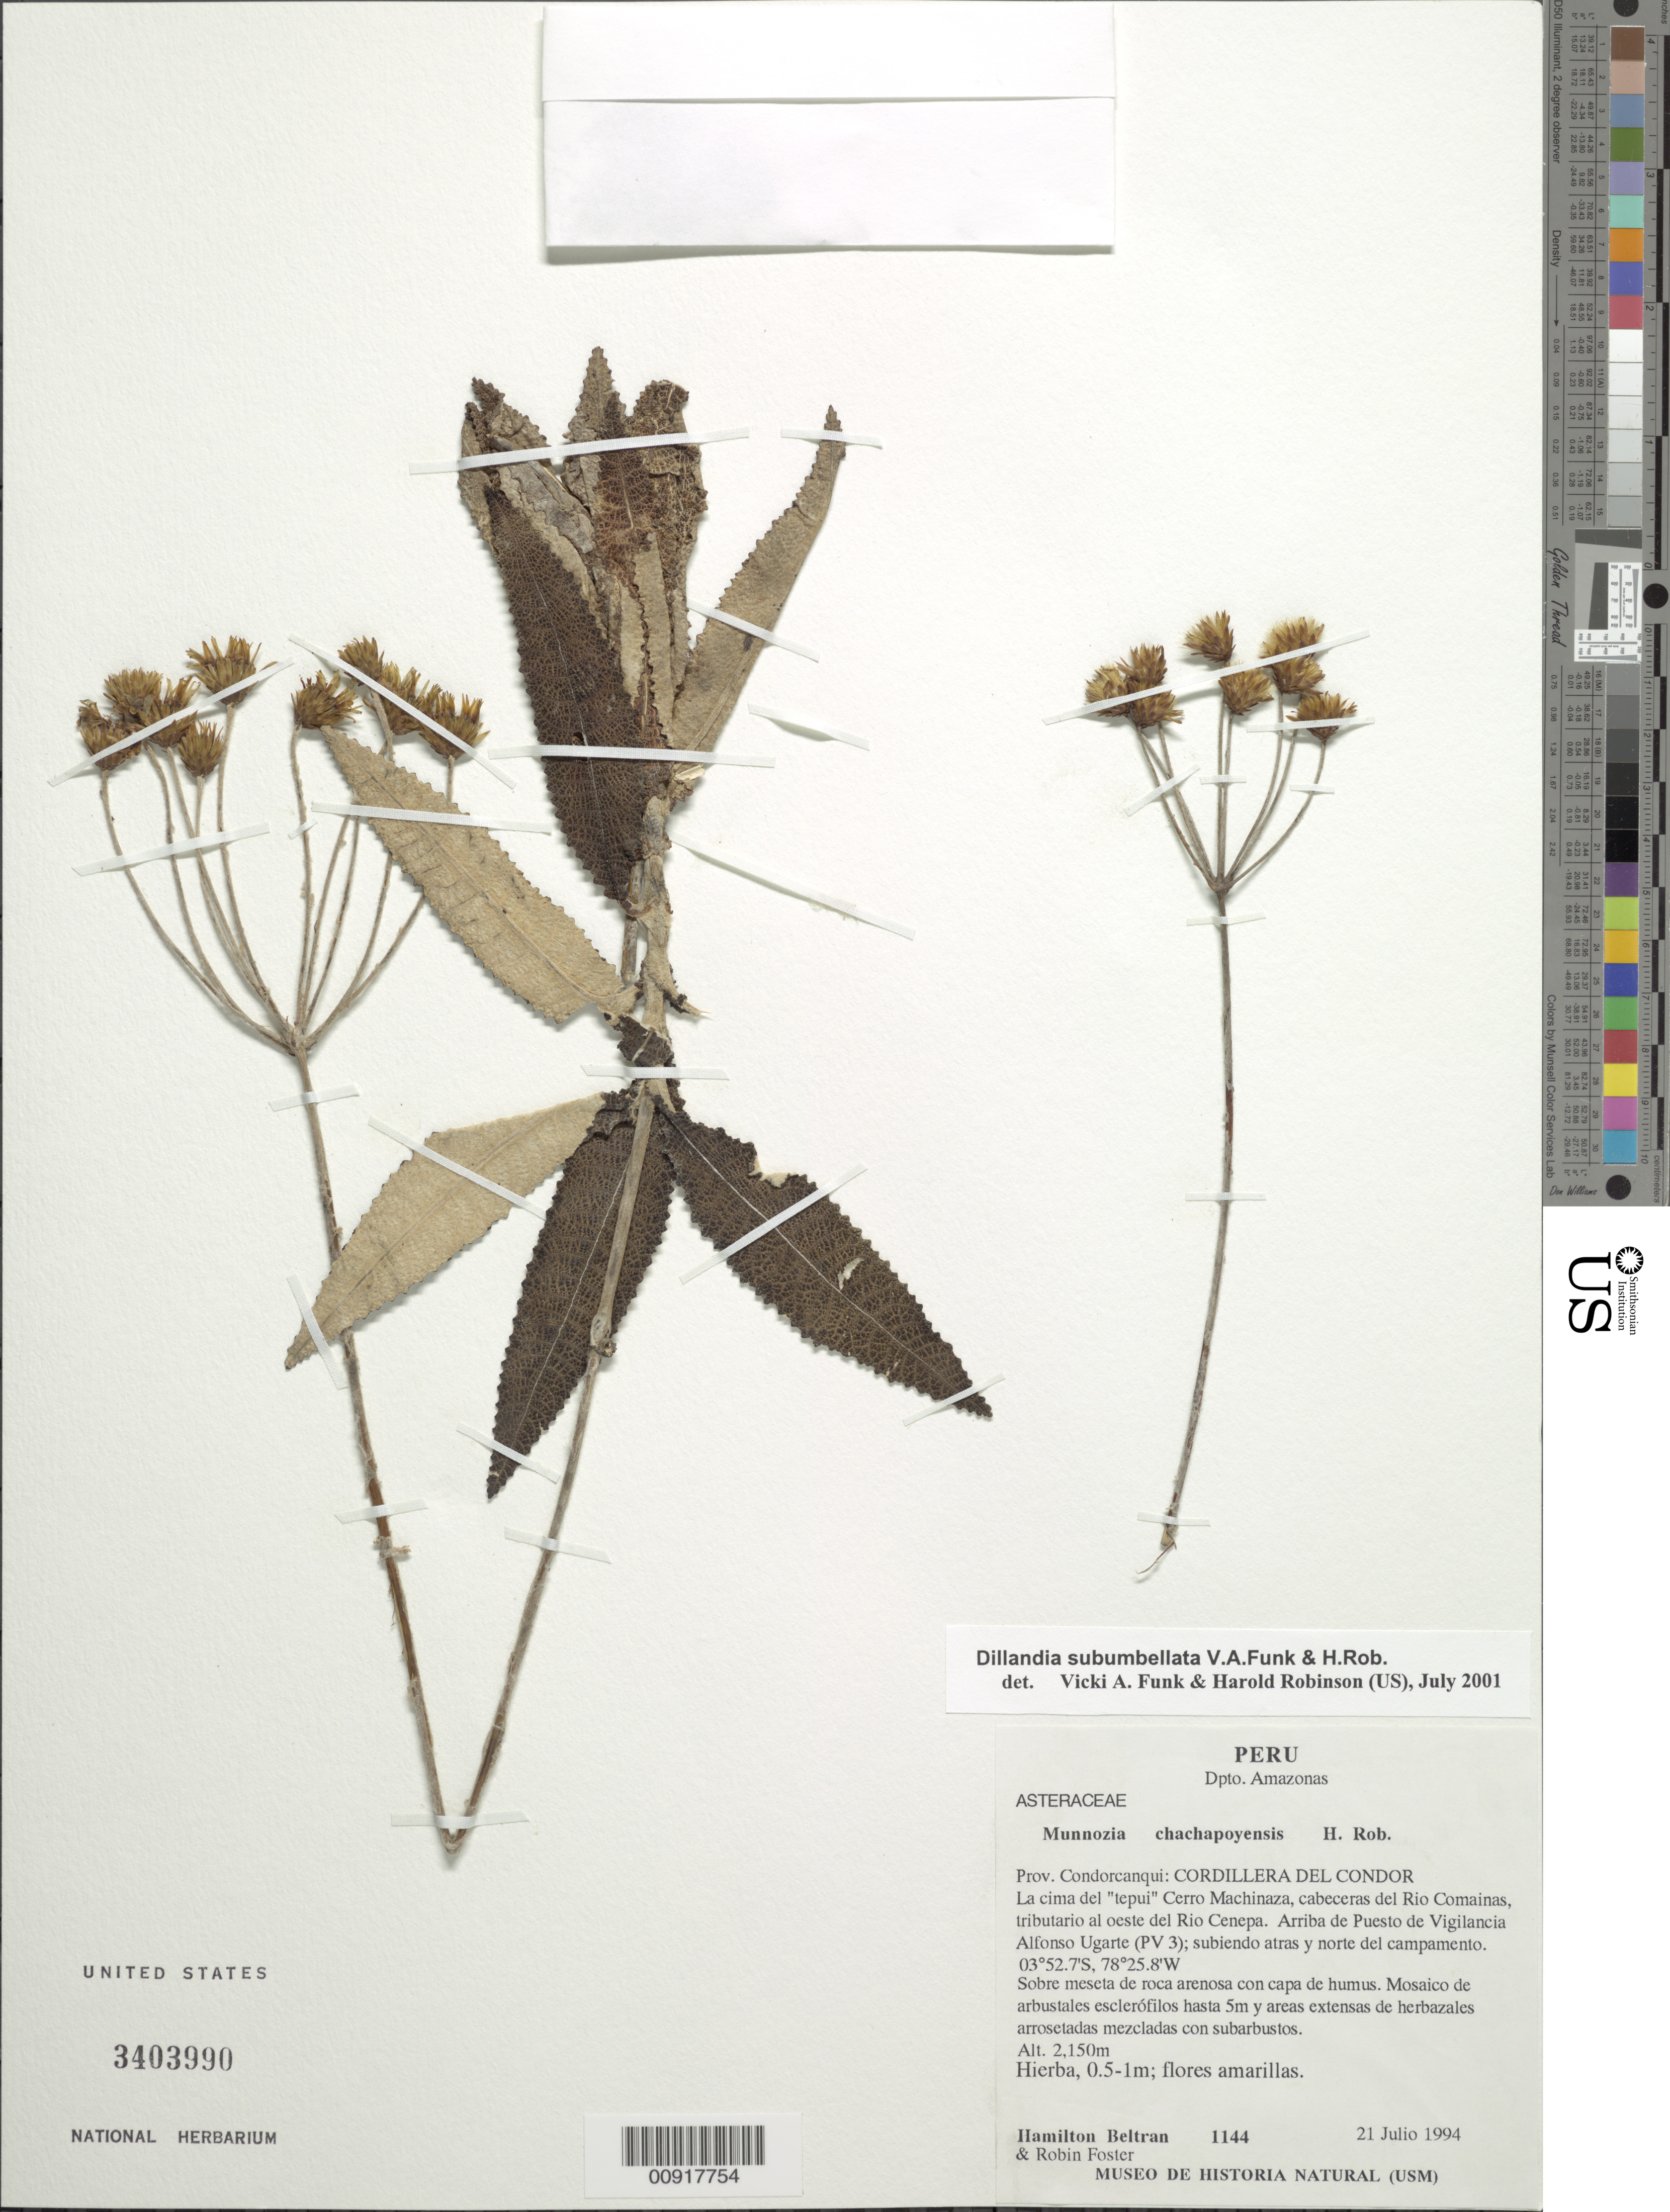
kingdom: Plantae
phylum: Tracheophyta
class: Magnoliopsida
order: Asterales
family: Asteraceae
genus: Dillandia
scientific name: Dillandia subumbellata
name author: V.A. Funk & H. Rob.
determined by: Funk, V. A.; Robinson, H. E.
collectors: I. Salinas & R. Foster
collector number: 1144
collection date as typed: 21 July 1994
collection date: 1994-07-21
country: Peru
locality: Prov. Concorcanqui, Dpto. Amazonas, Cordillera del Condor, Cerro Machinaza, cabeceras del Río Comainas, trib. W del Río Cenepa, arriba de Puesto de Vigilancia Alfonso Ugarte (PV3)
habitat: Sobre meseta de roca arenosa con capa de humus; mosaico de arbustales esclerófilos hasta 5 m y areas extensas de herbazales arrosetadas mezcladas con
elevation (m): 2150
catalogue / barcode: US 3403990